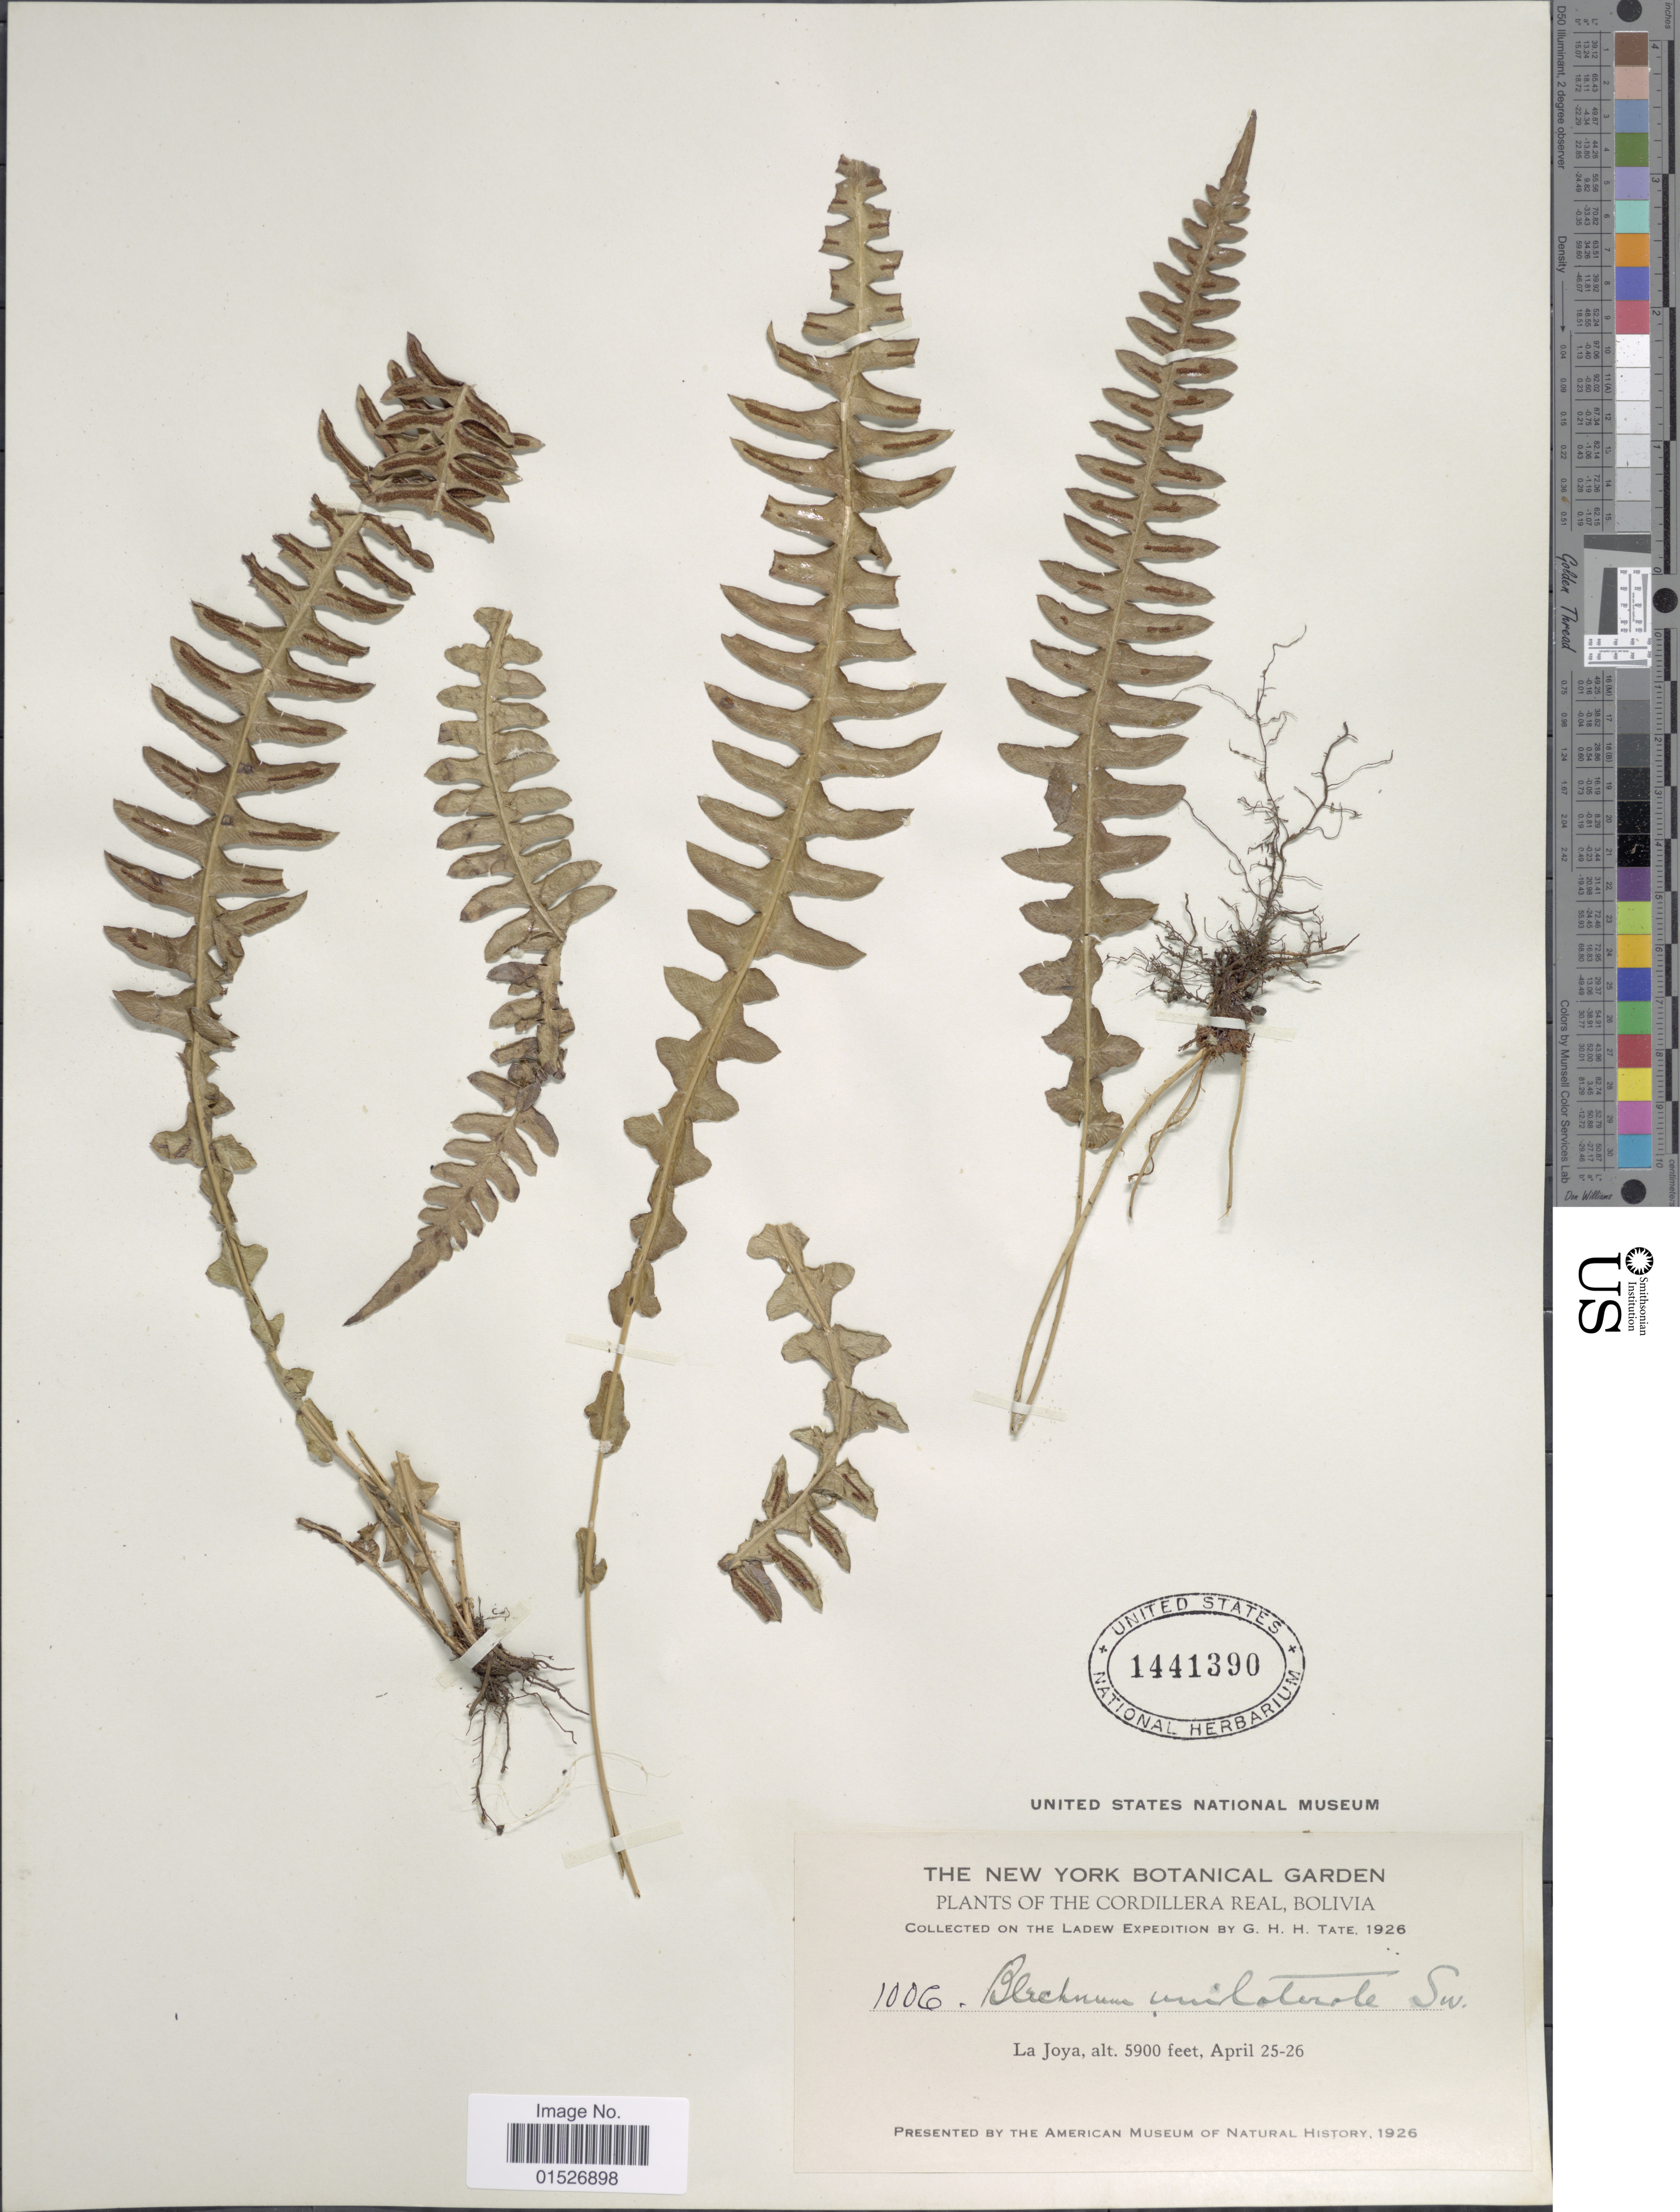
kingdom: Plantae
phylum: Tracheophyta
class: Polypodiopsida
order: Polypodiales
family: Blechnaceae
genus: Blechnum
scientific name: Blechnum polypodioides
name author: Raddi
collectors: G. H. H.Tate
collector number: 1006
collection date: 1926-04-25/1926-04-26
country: Bolivia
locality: Cordillera Real, Bolivia. La Joya.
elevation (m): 1798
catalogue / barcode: US 1441390